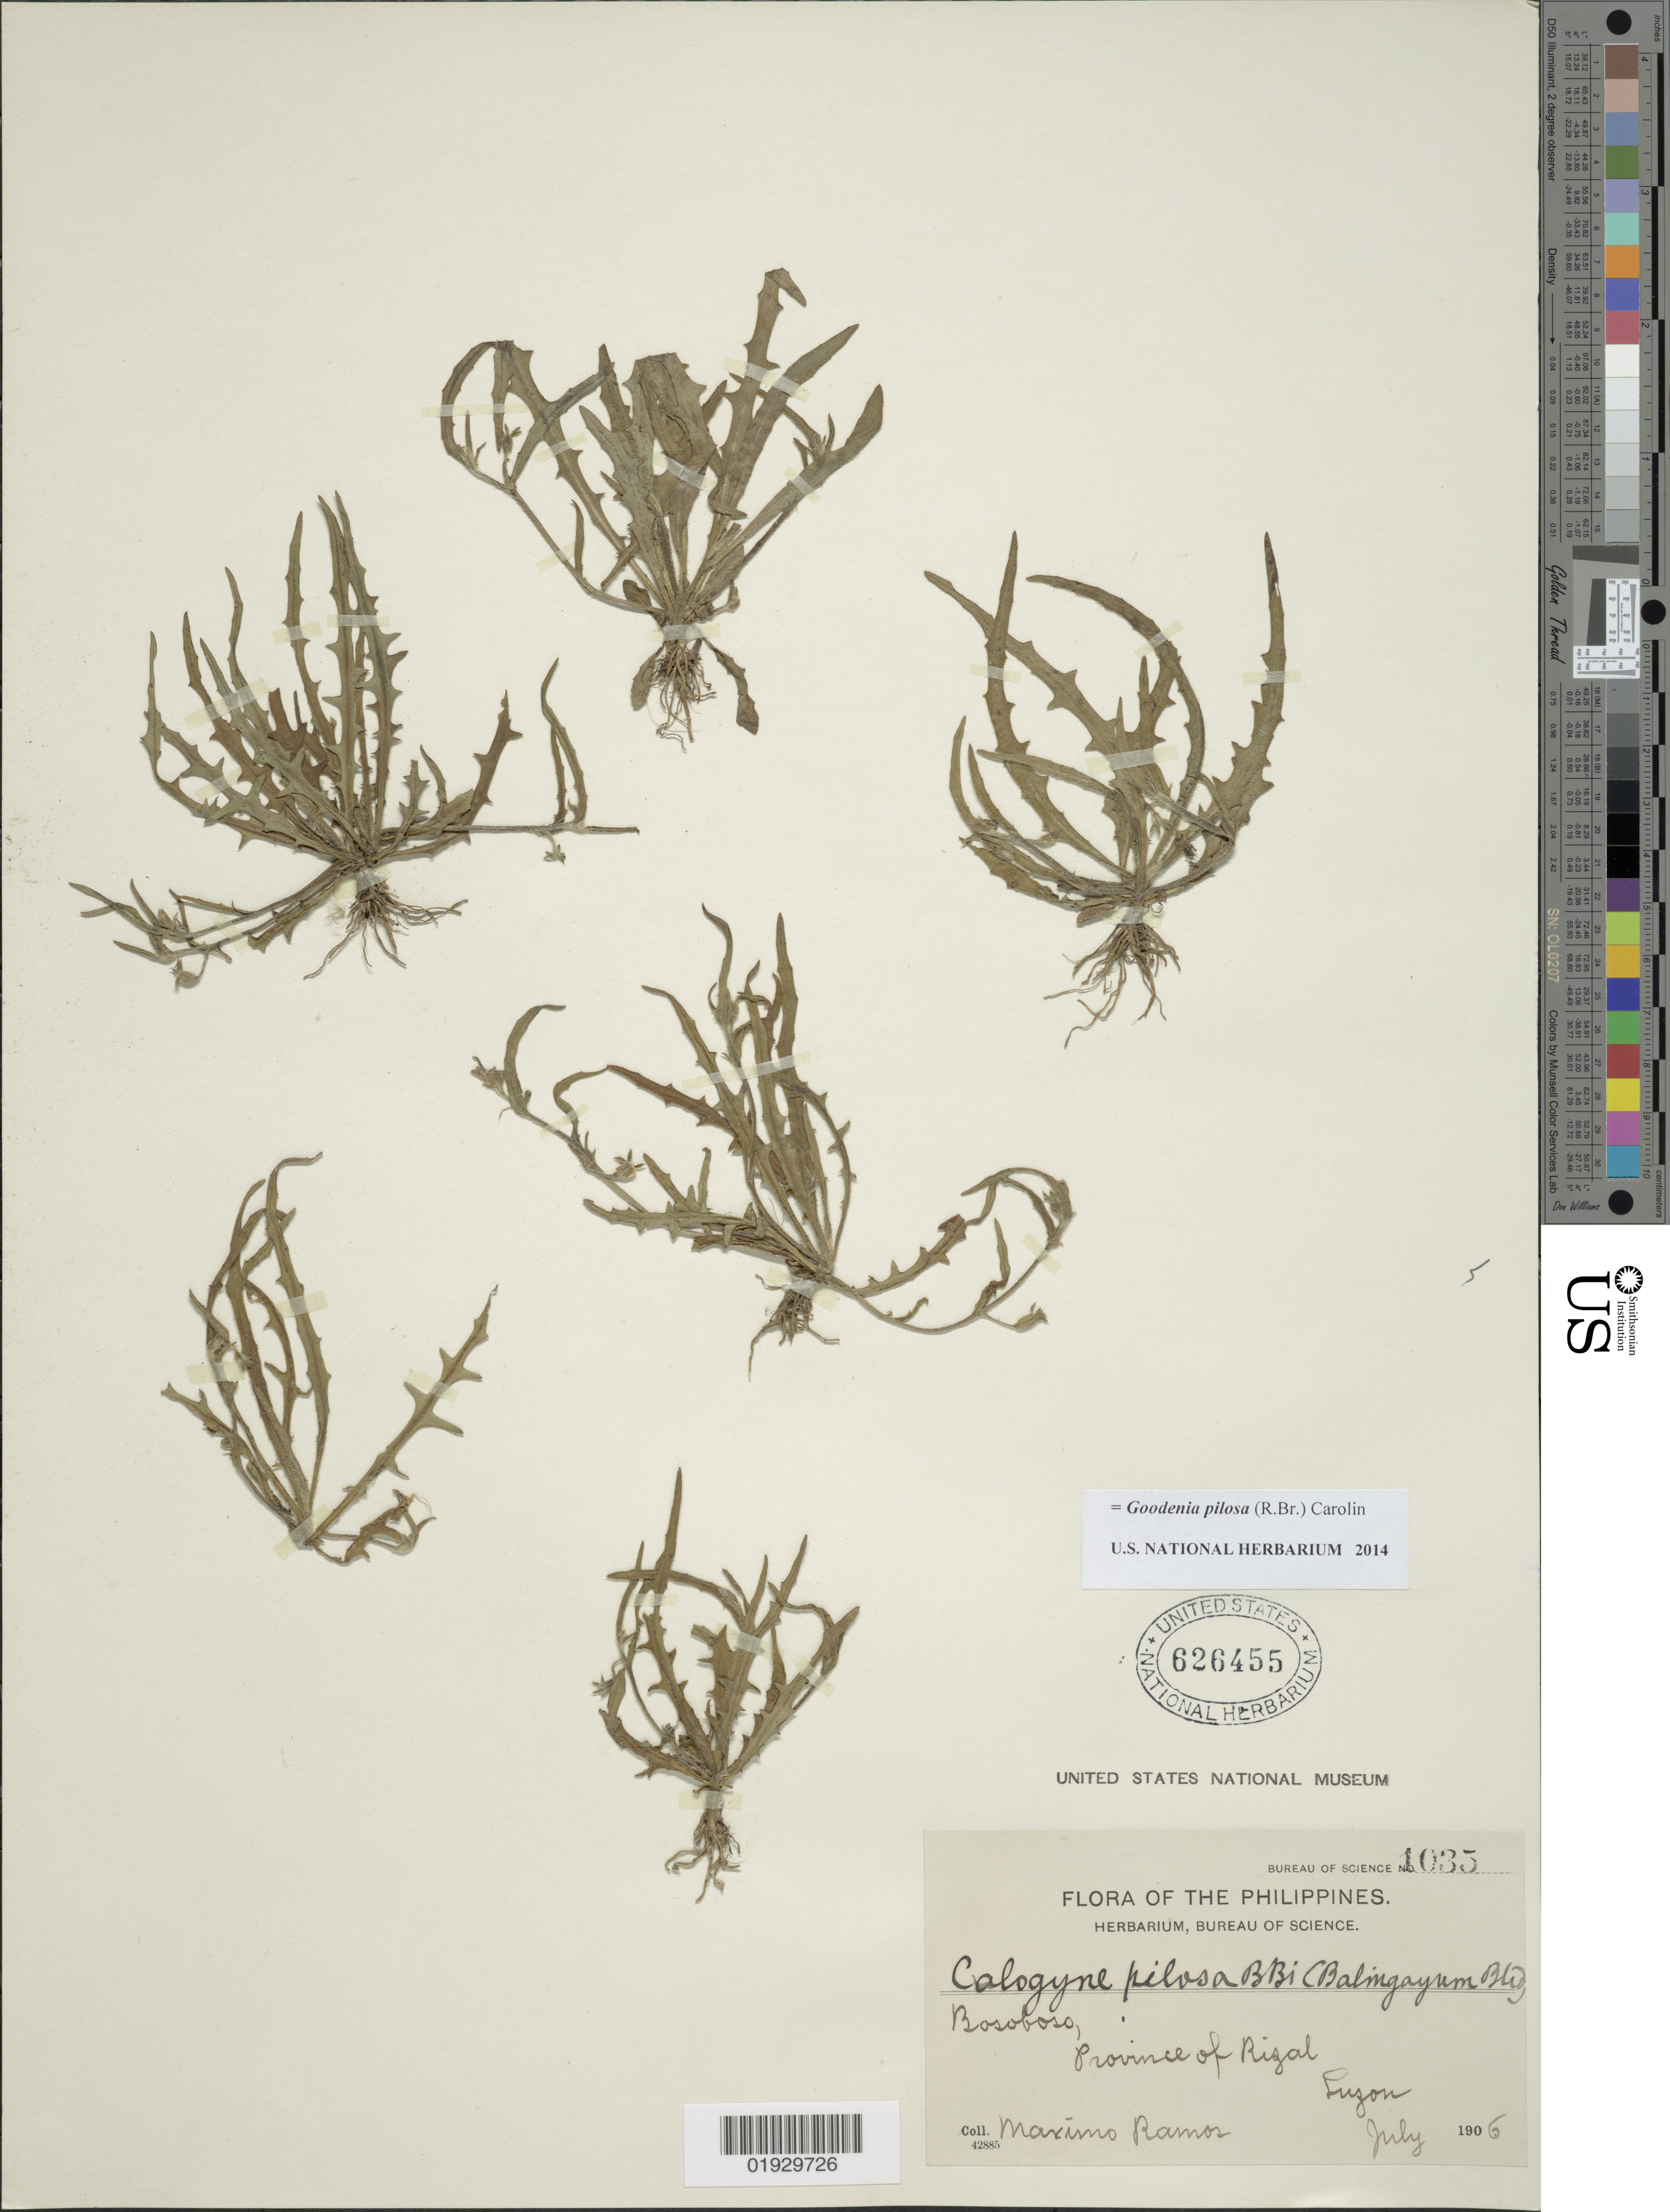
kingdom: Plantae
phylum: Tracheophyta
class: Magnoliopsida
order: Asterales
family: Goodeniaceae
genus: Goodenia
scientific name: Goodenia pilosa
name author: (R. Br.) Carolin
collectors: M. Ramos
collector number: Bureau of Science 1035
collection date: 1906-07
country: Philippines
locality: Bosoboso, Province of Rizal, Luzon.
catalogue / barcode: US 626455